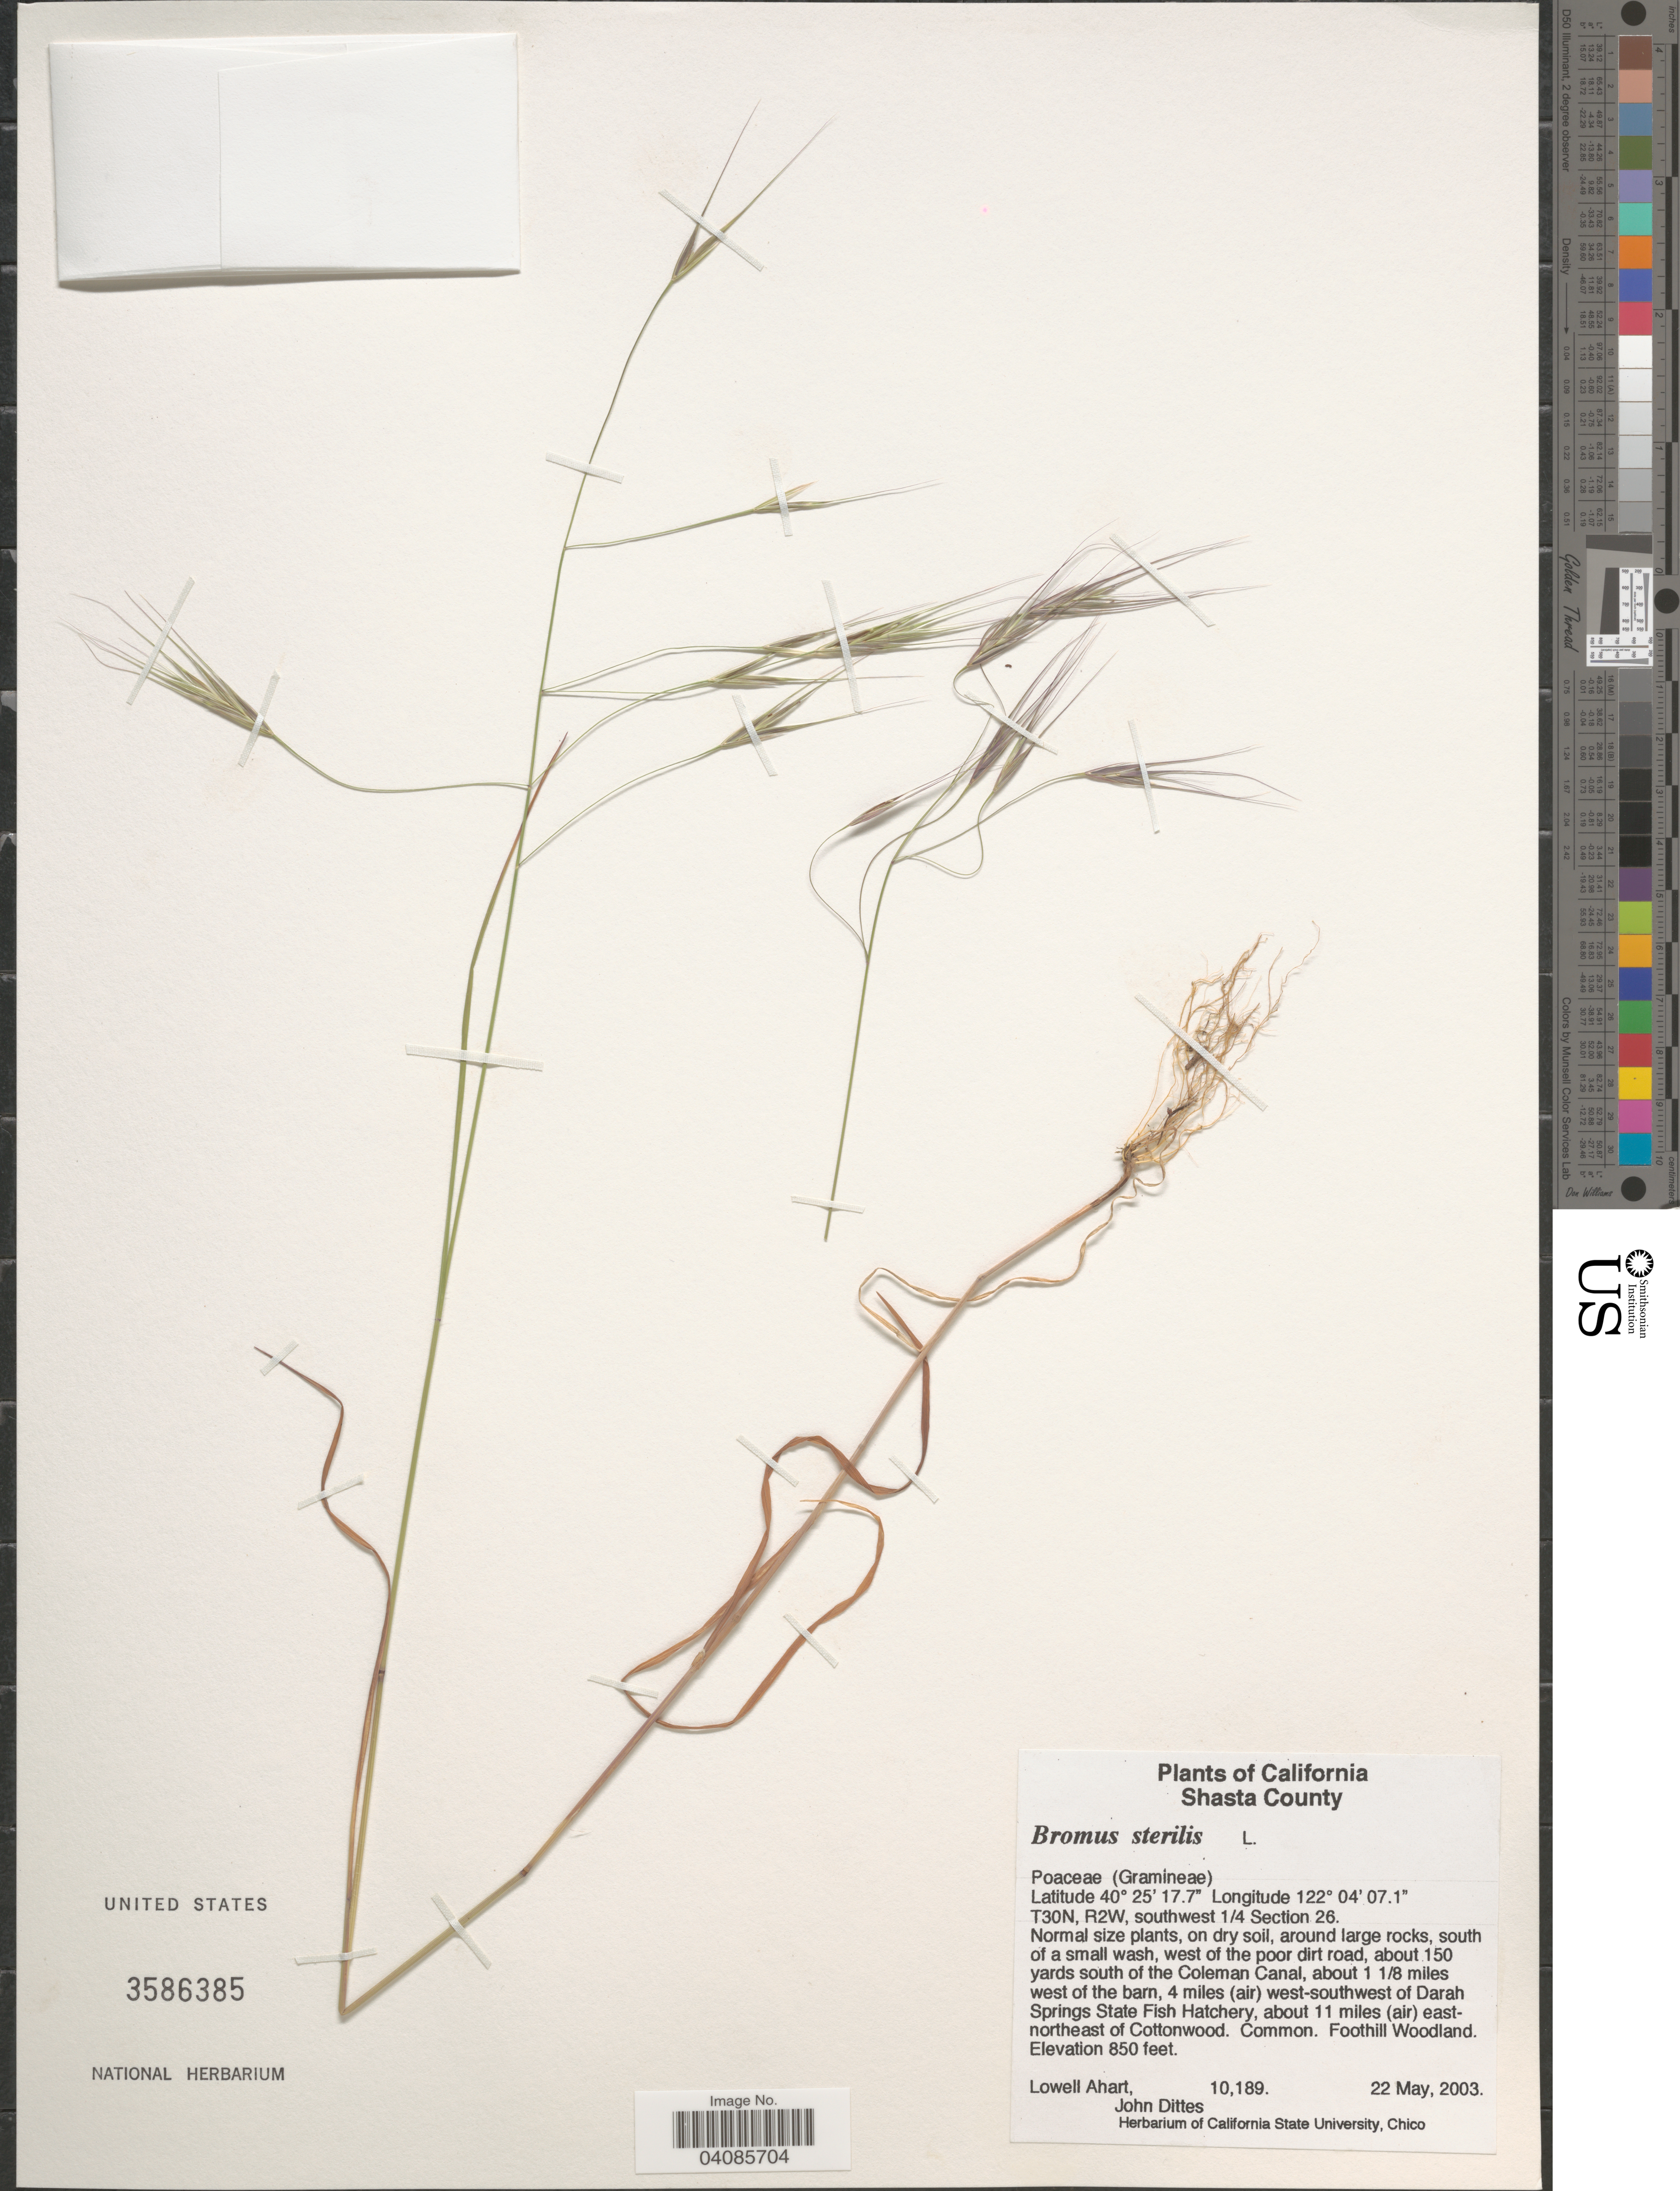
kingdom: Plantae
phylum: Tracheophyta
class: Liliopsida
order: Poales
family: Poaceae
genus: Bromus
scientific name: Bromus sterilis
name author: L.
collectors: L. Ahart & J. Dittes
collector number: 10189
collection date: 2003-05-22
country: United States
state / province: California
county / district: Shasta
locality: Shasta County. T30N, R2W, southwest 1/4 Section 26. South of a small wash, west of the poor dirt road, about 150 yards south of the Coleman Canal, about 1 1/8 miles west of the barn, 4 miles (air) west-southwest of Darah Springs State Fish Hatchery, about 11 miles (air) east-northeast of Cottonwood. Foothill Woodland.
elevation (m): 259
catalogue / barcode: US 3586385